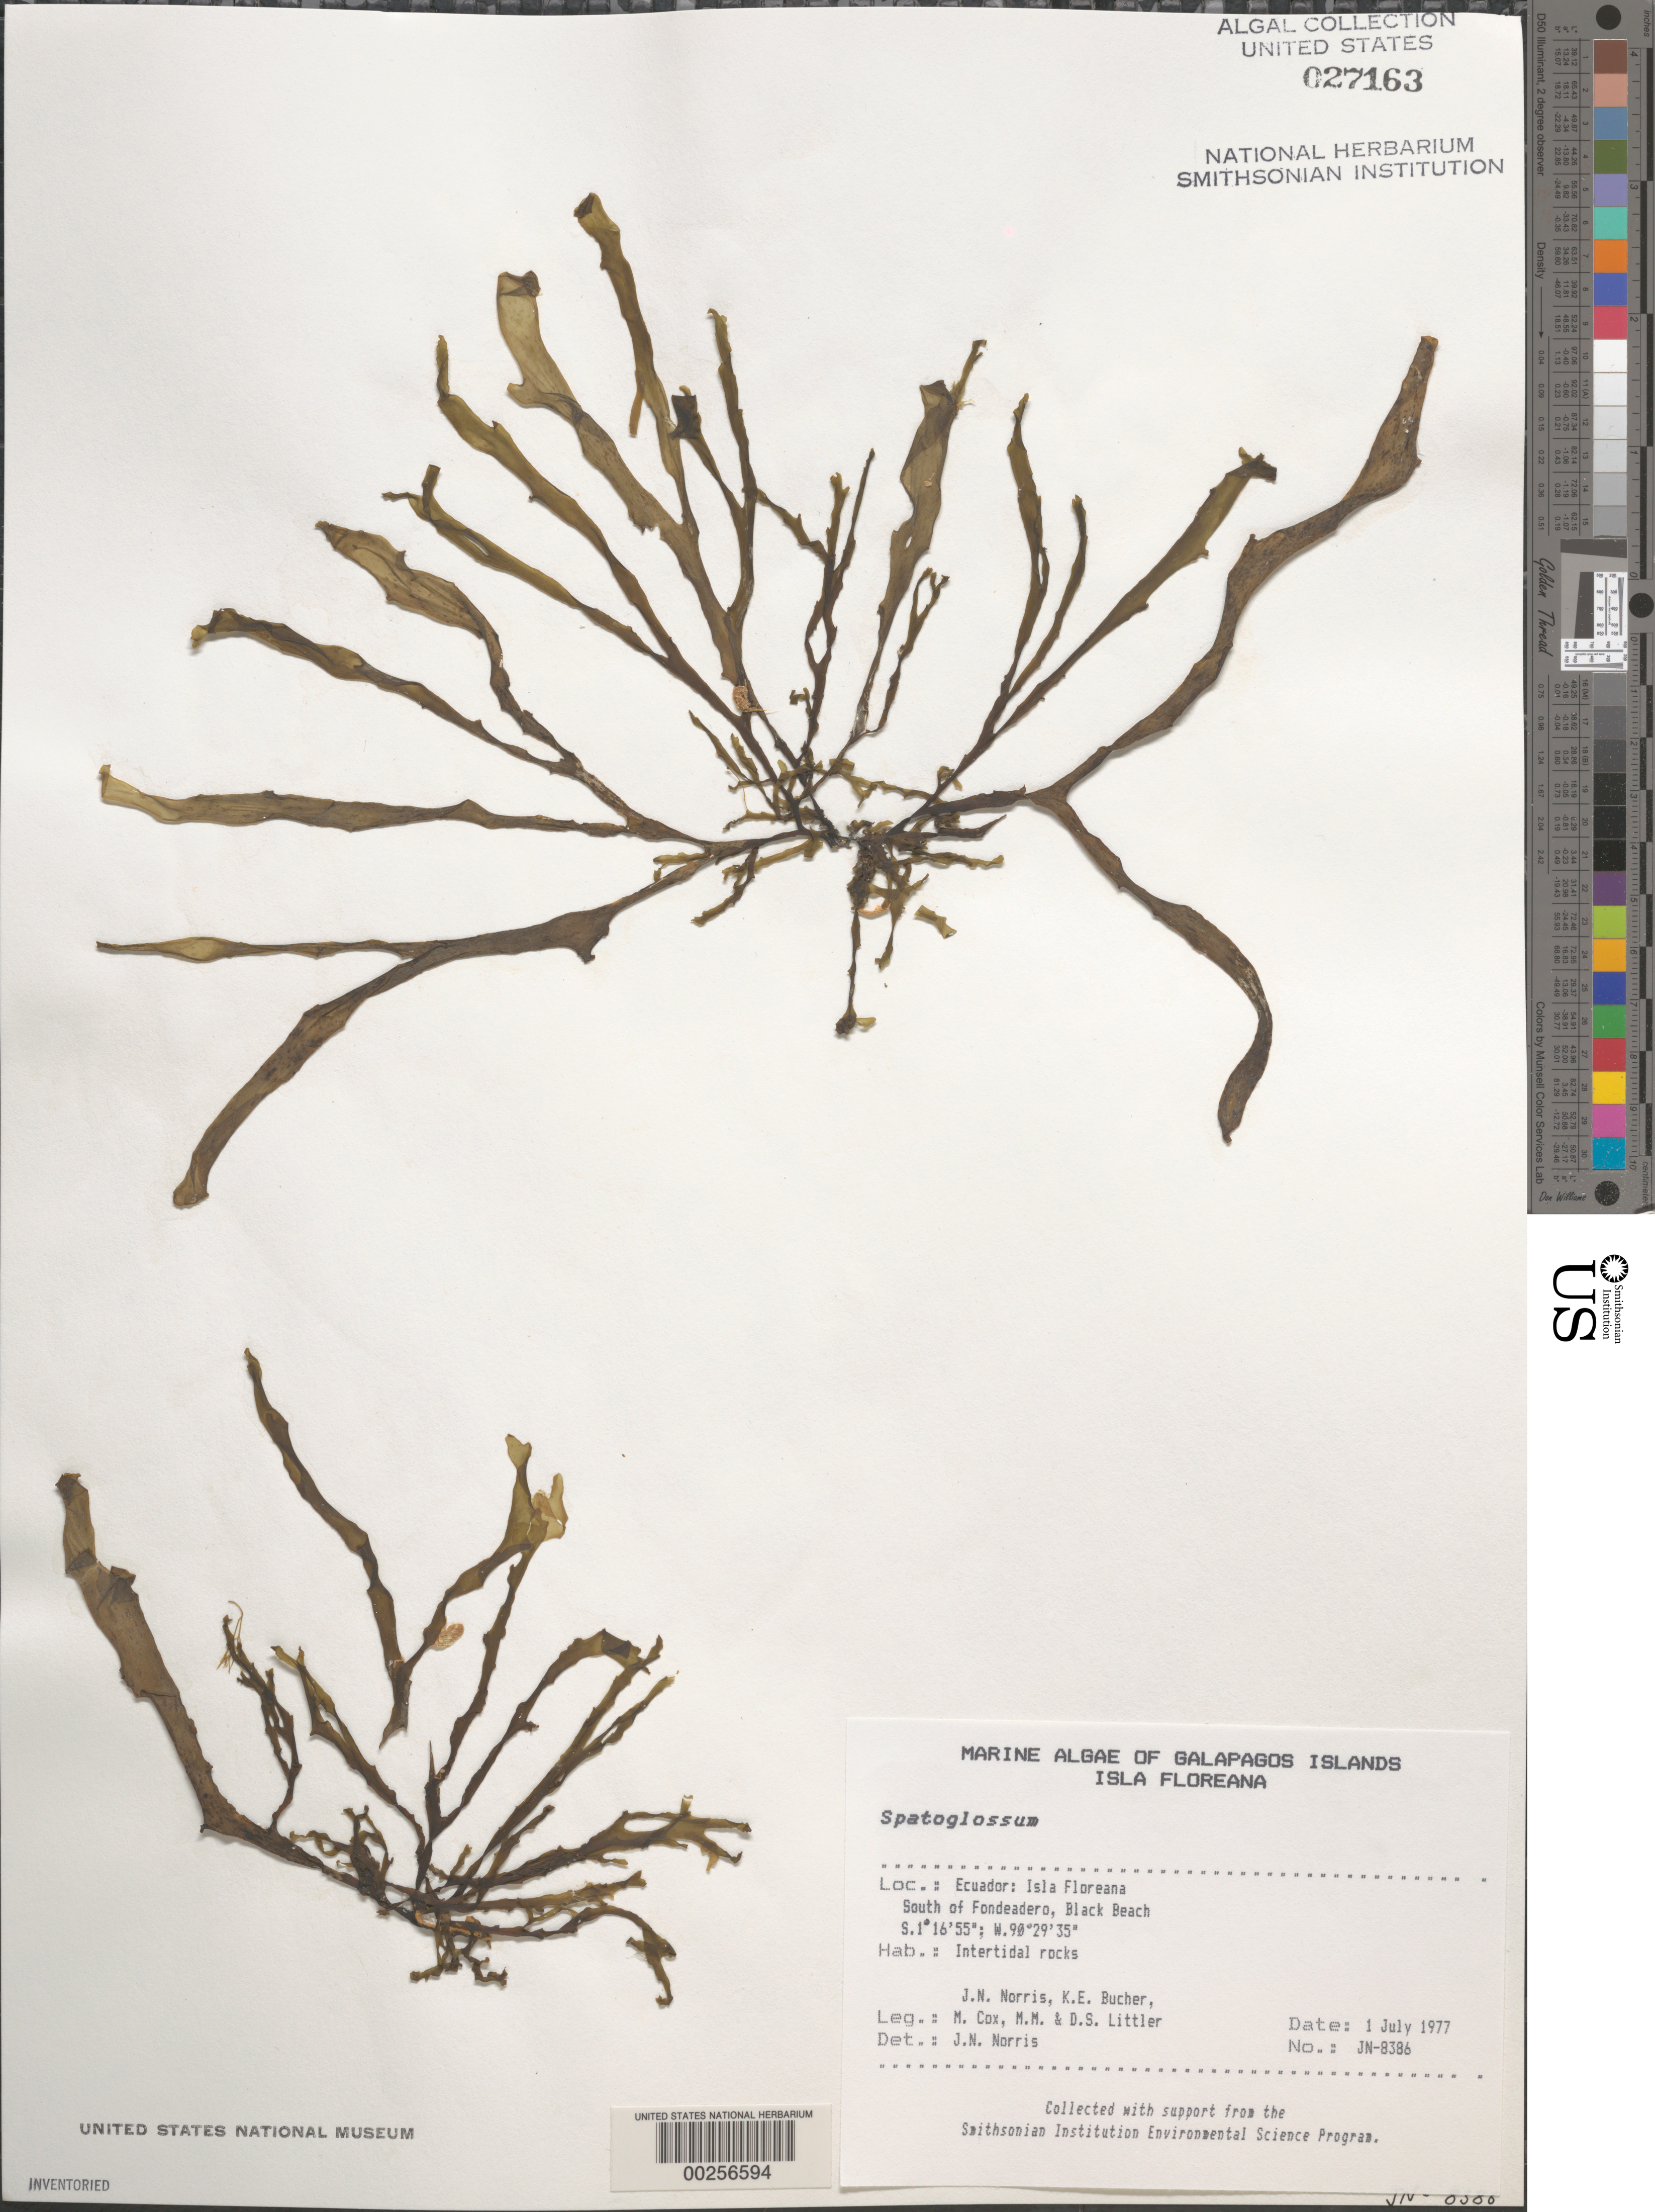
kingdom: Chromista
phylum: Ochrophyta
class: Phaeophyceae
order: Dictyotales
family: Dictyotaceae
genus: Spatoglossum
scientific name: Spatoglossum sp.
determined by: Norris, James N.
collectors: J. N. Norris, K. E. Bucher, M. Cox, M. M. Littler & D. S. Littler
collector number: JN-8386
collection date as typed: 01 Jul 1977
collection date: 1977-07-01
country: Ecuador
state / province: Colón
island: Floreana [Charles, Santa Maria]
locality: Black Beach south of Fondeadero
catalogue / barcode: US 27163